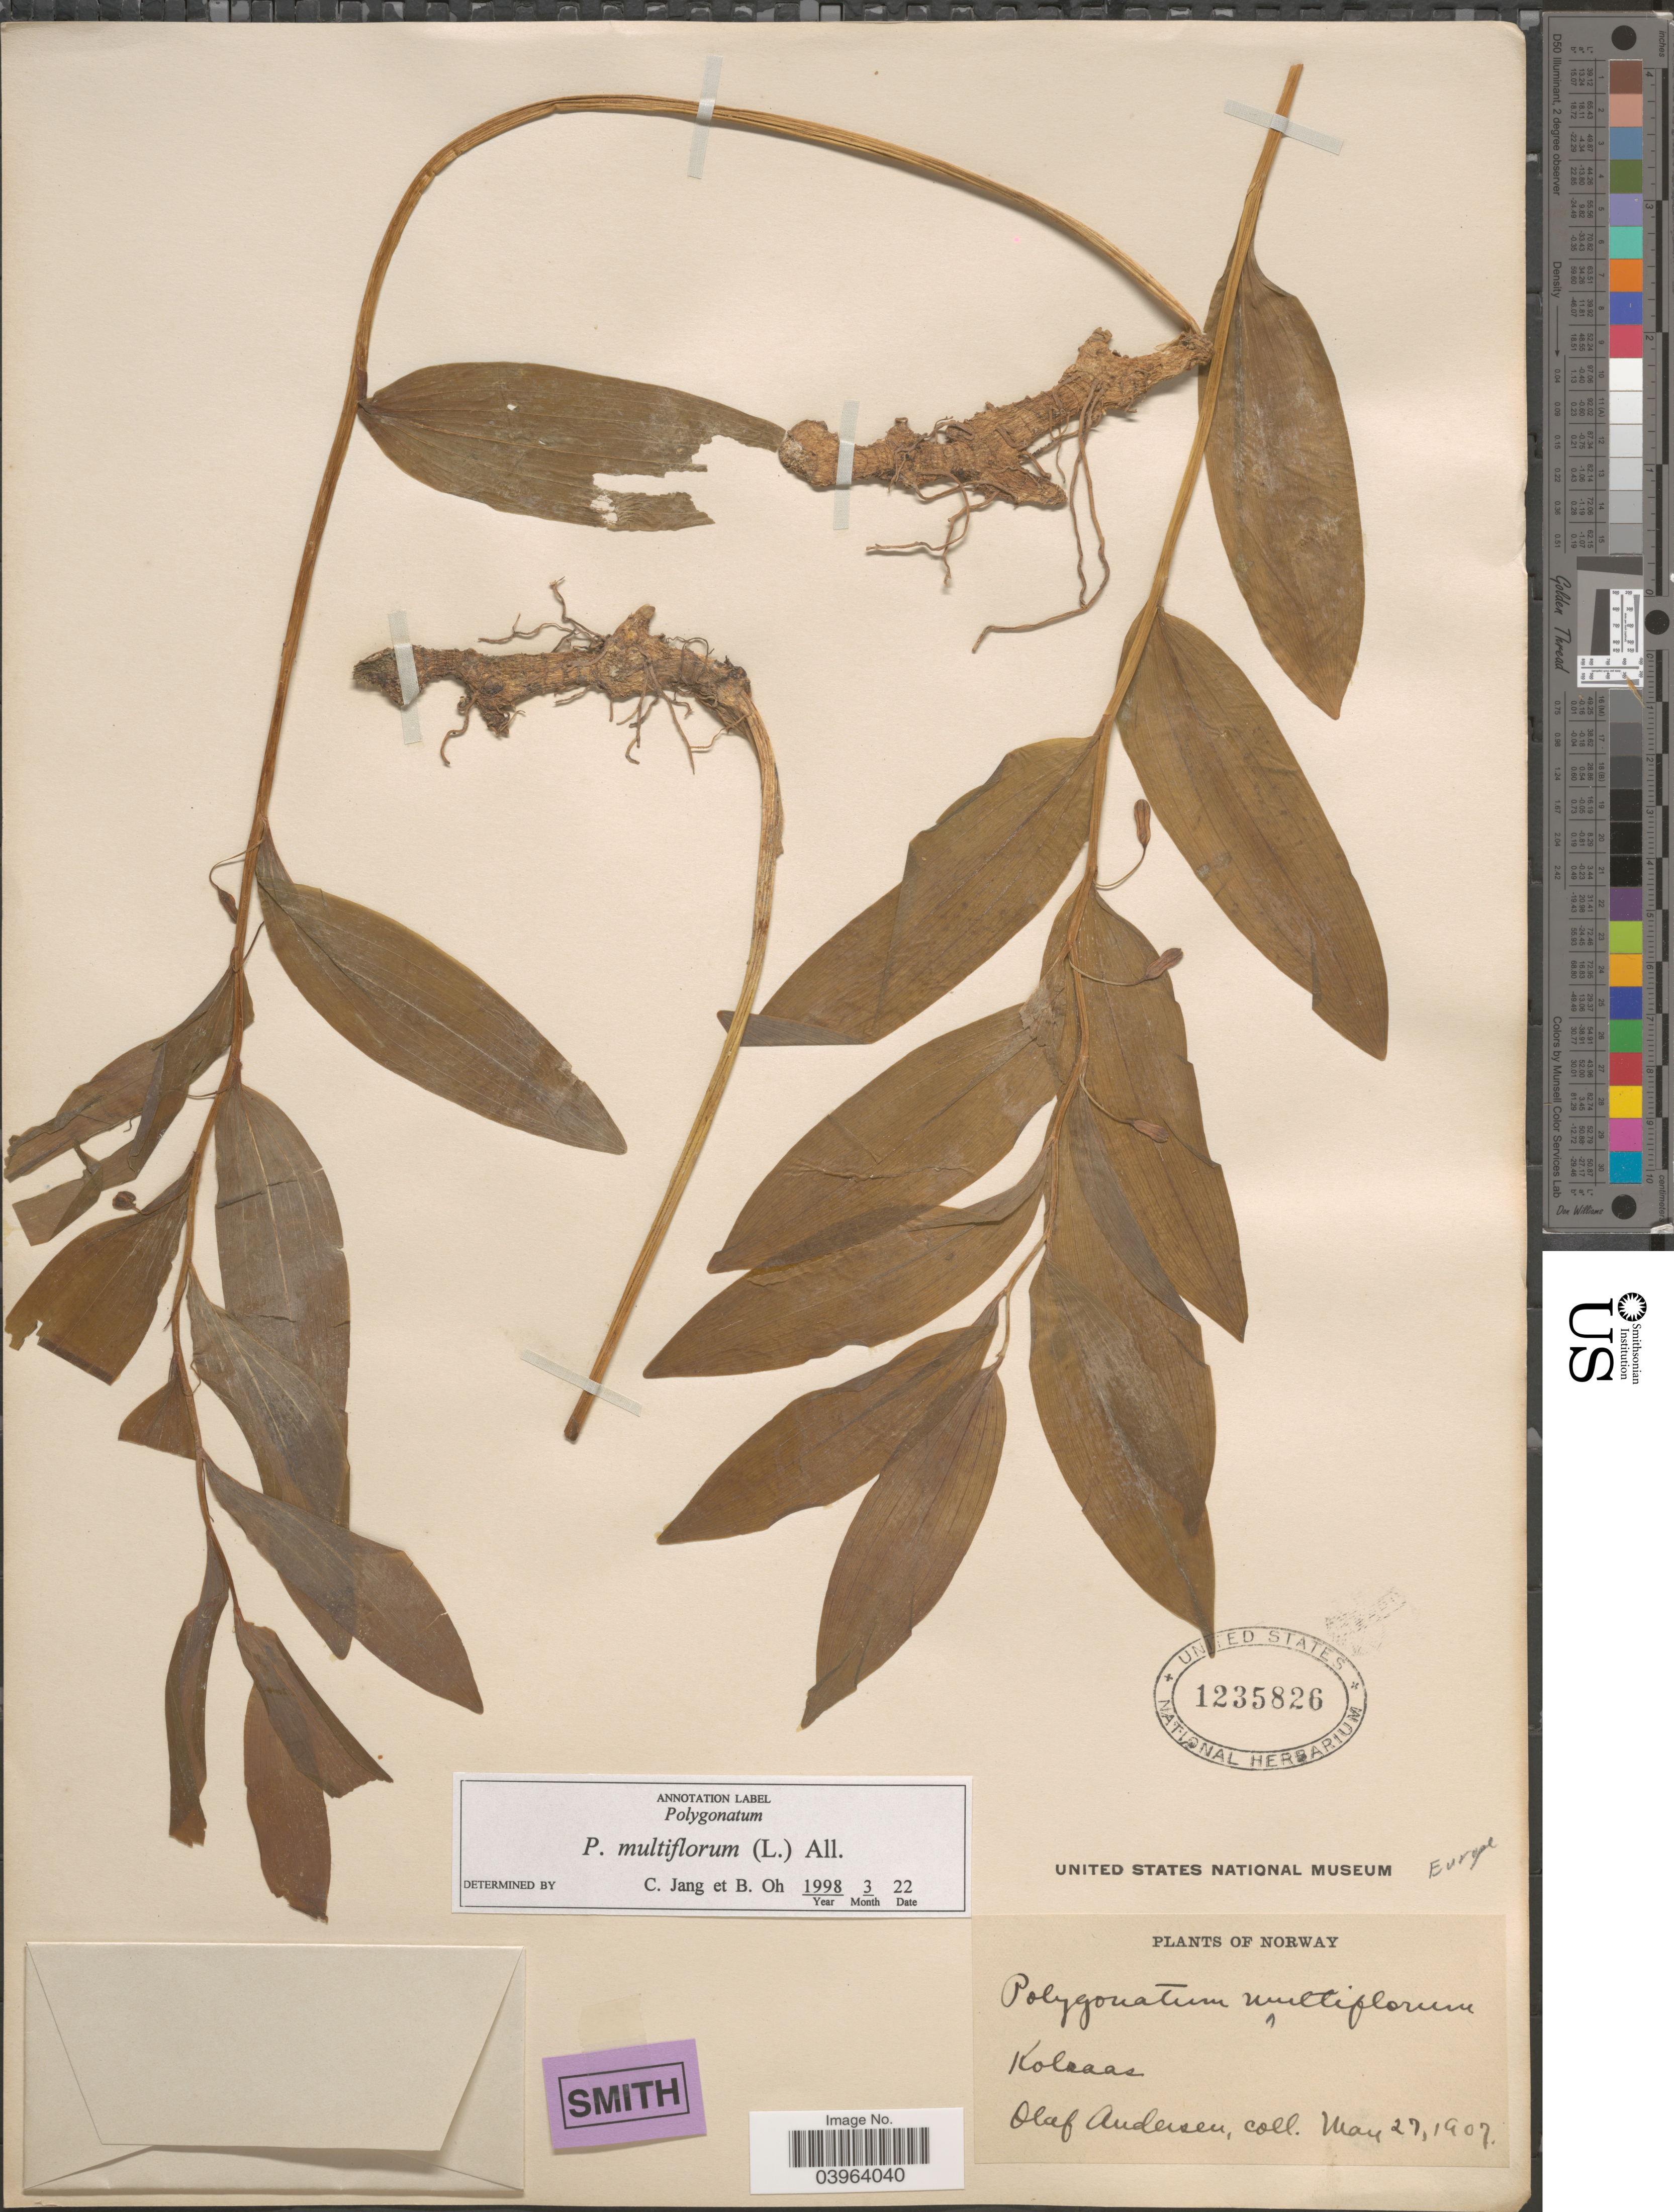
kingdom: Plantae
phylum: Tracheophyta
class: Liliopsida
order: Asparagales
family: Asparagaceae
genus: Polygonatum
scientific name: Polygonatum multiflorum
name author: (L.) All.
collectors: O. Andersen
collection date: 1907-05-27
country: Norway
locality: Kolsaas.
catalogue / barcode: US 1235826